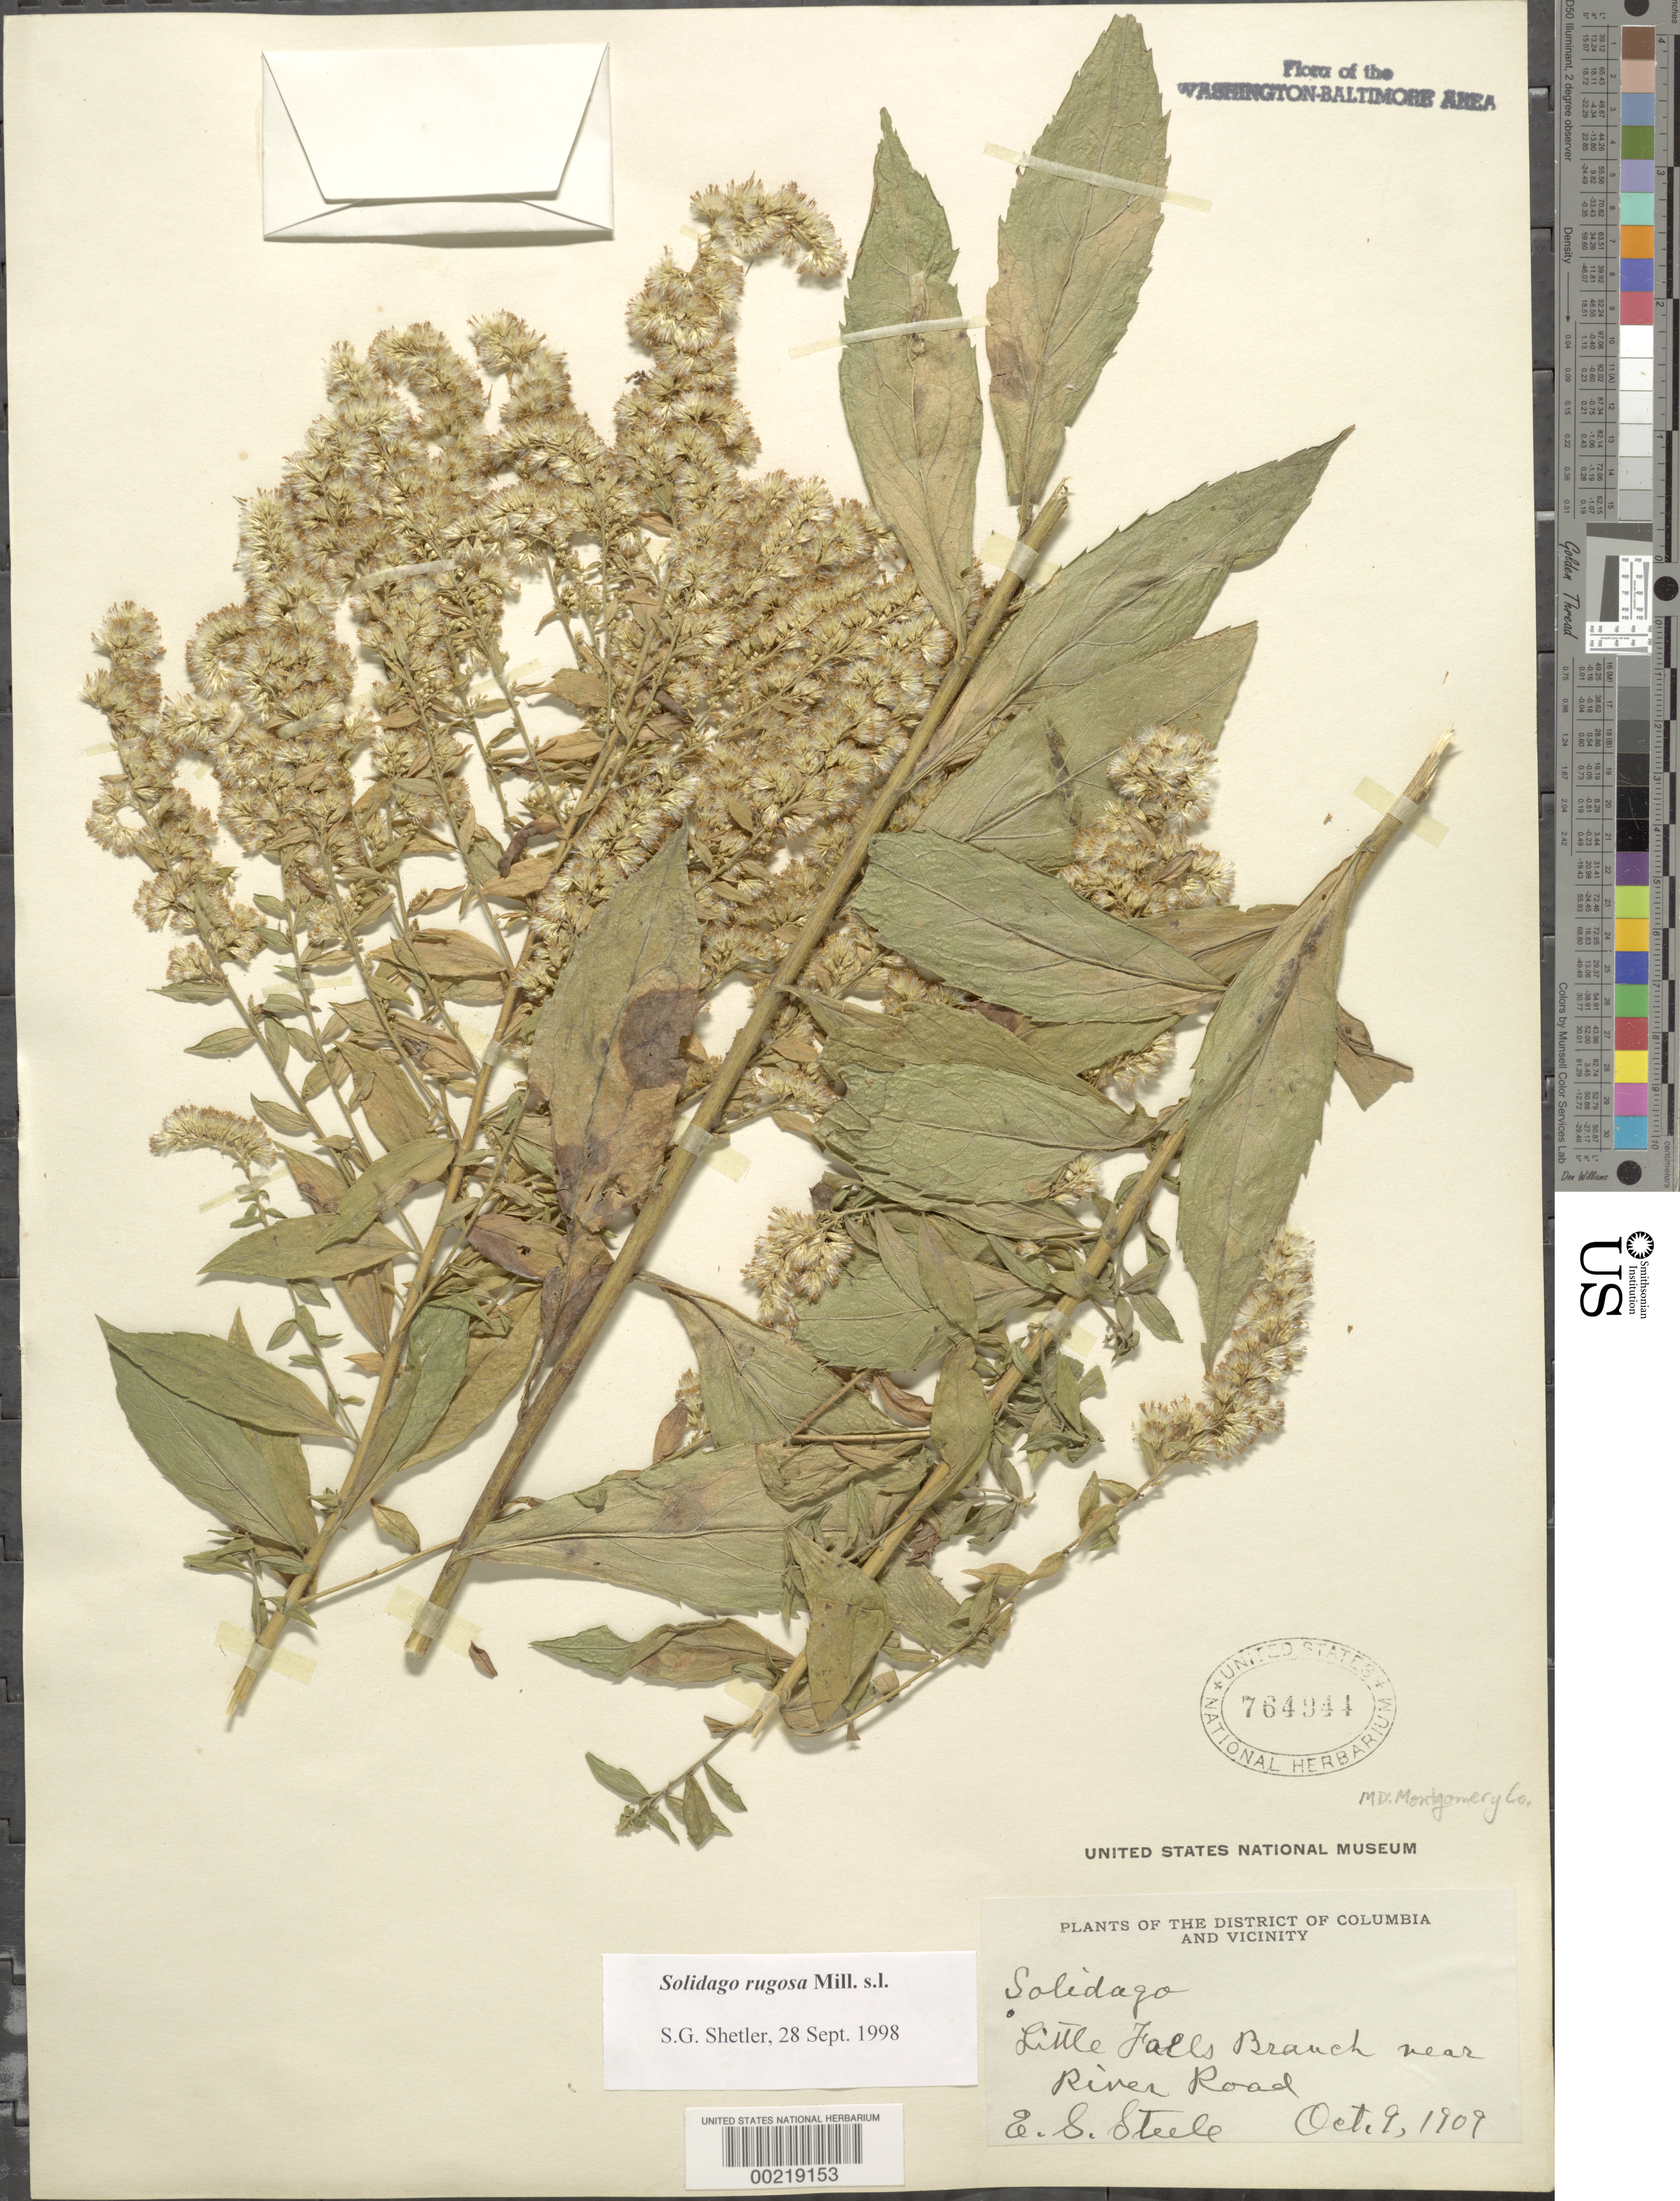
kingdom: Plantae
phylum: Tracheophyta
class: Magnoliopsida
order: Asterales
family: Asteraceae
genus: Solidago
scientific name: Solidago rugosa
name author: Mill.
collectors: E. Steele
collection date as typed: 09 Oct 1909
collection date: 1909-10-09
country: United States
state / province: Maryland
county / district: Montgomery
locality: Little Falls Branch near River Road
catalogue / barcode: US 764944